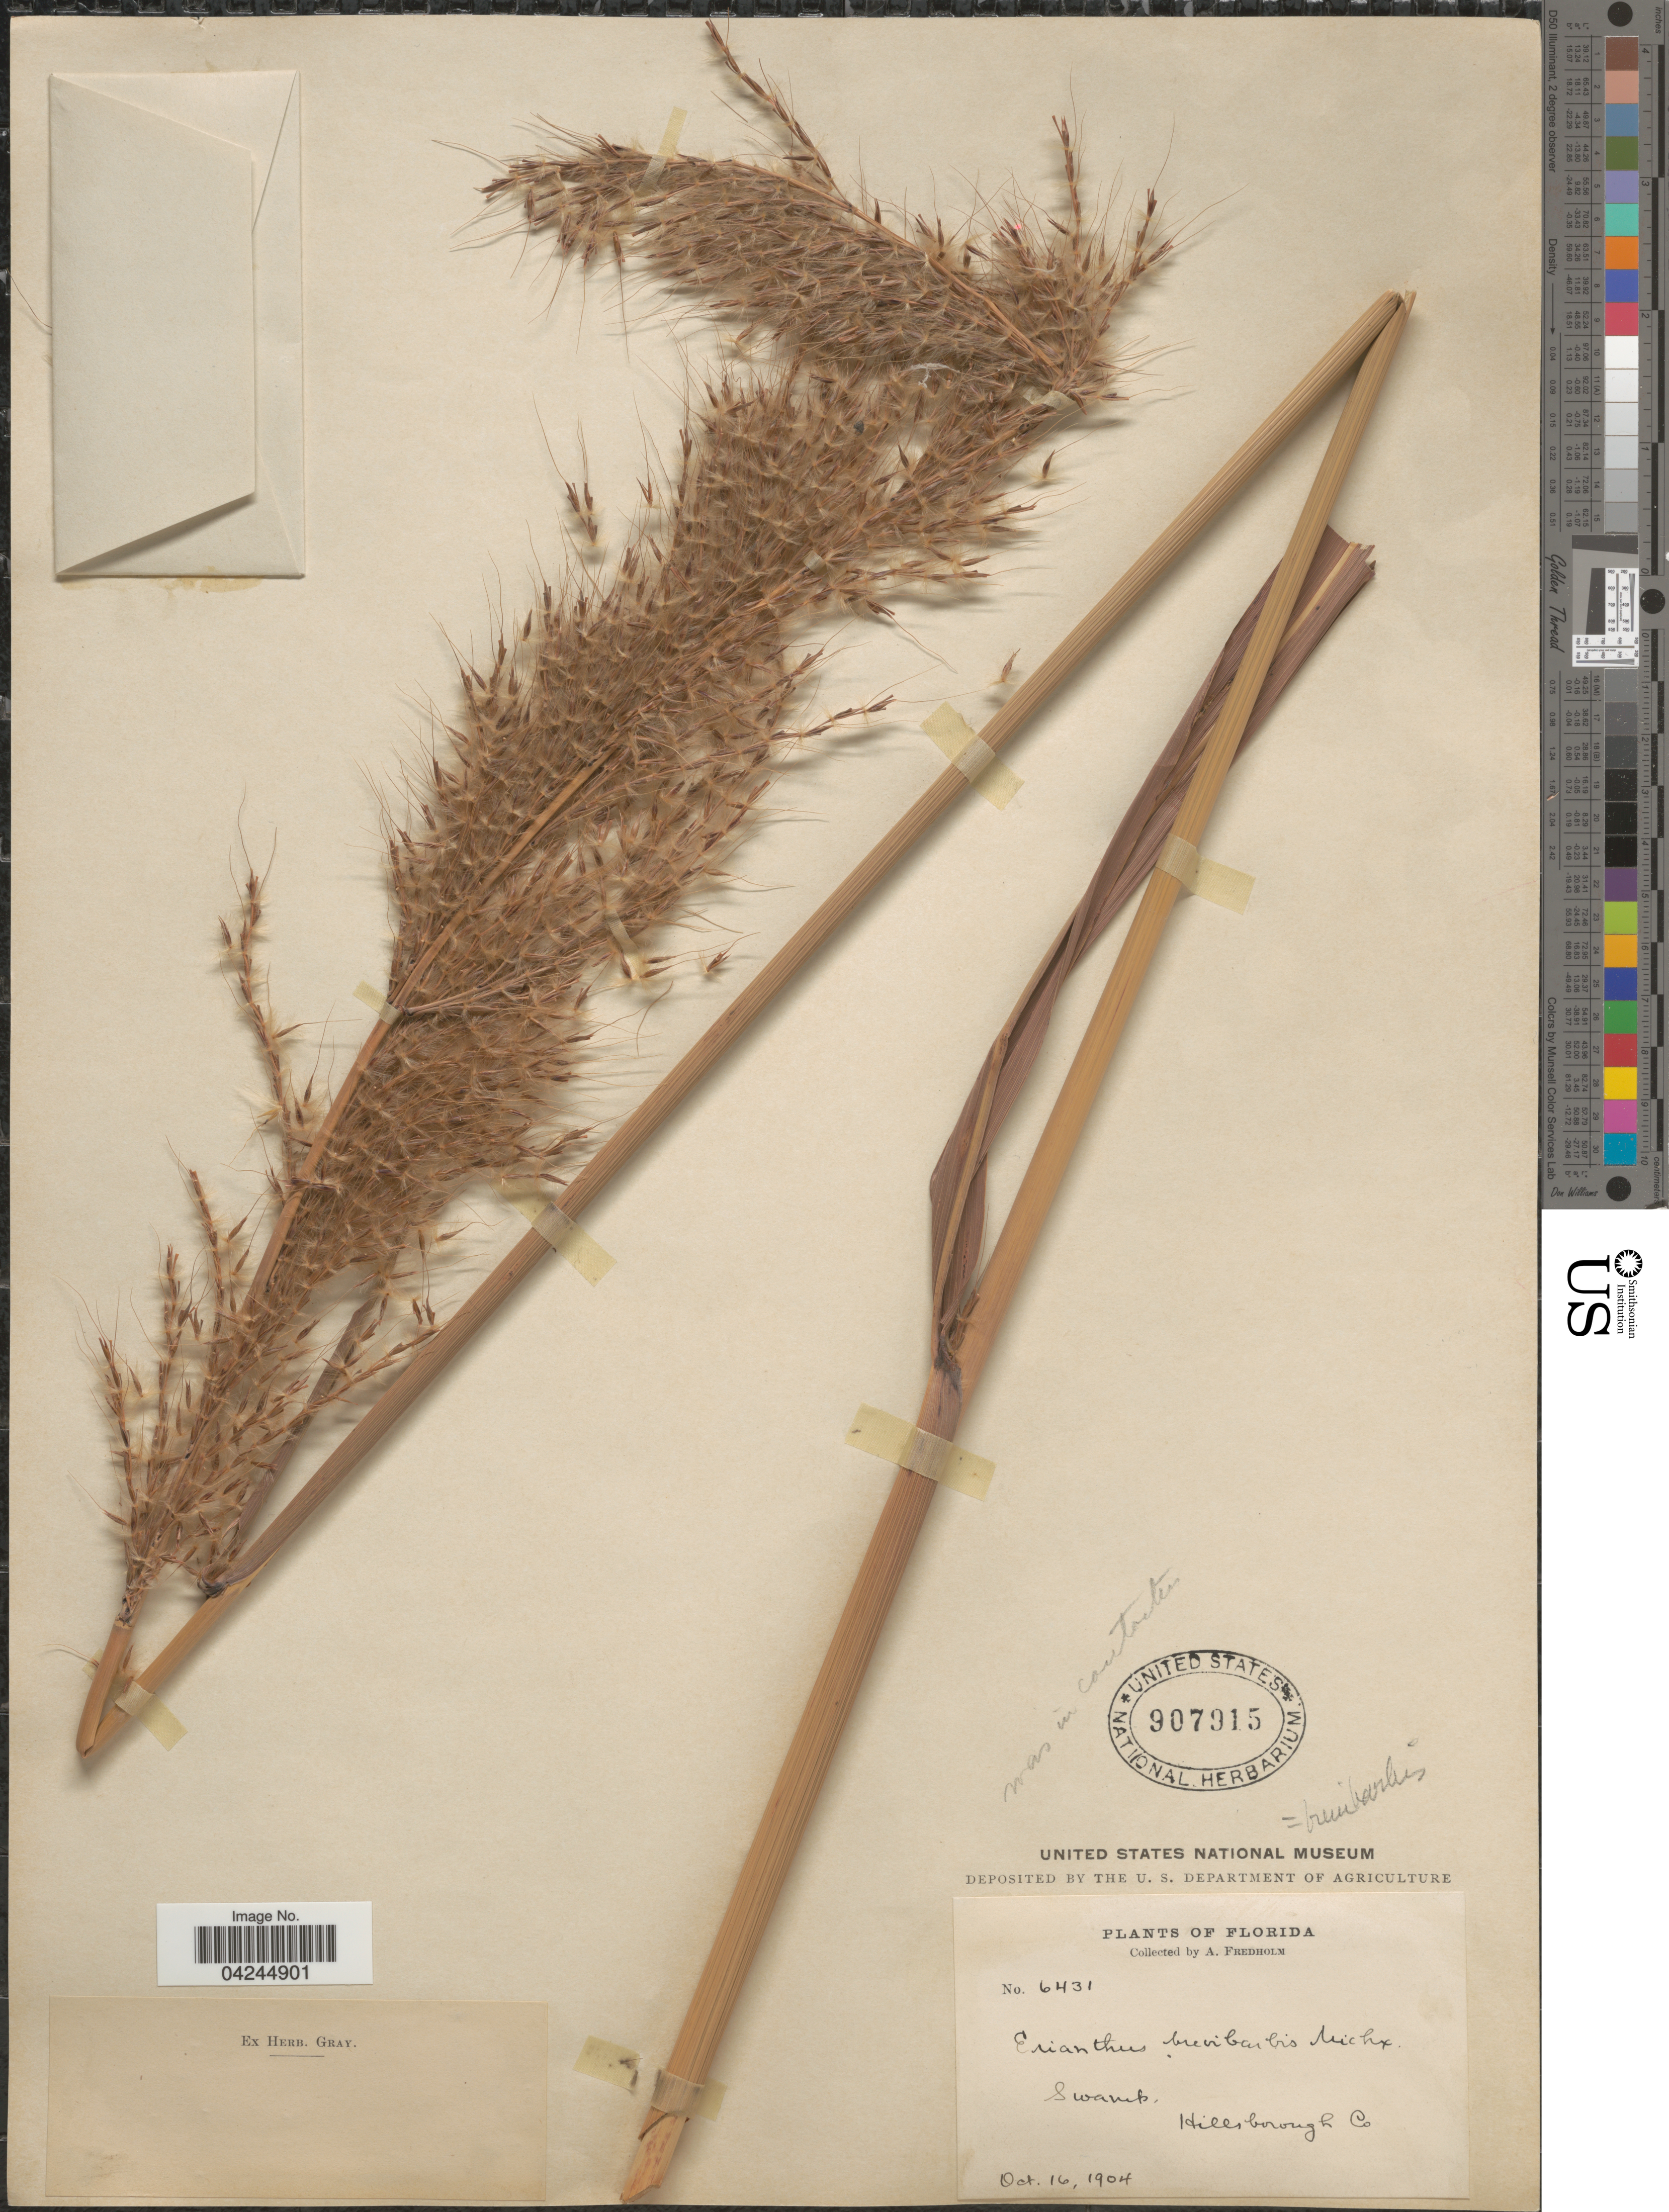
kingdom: Plantae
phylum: Tracheophyta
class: Liliopsida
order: Poales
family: Poaceae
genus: Erianthus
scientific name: Erianthus brevibarbis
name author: Michx.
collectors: A. Fredholm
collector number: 6431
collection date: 1904-10-16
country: United States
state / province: Florida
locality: Swamp, Hillsborough Co.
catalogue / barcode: US 907915